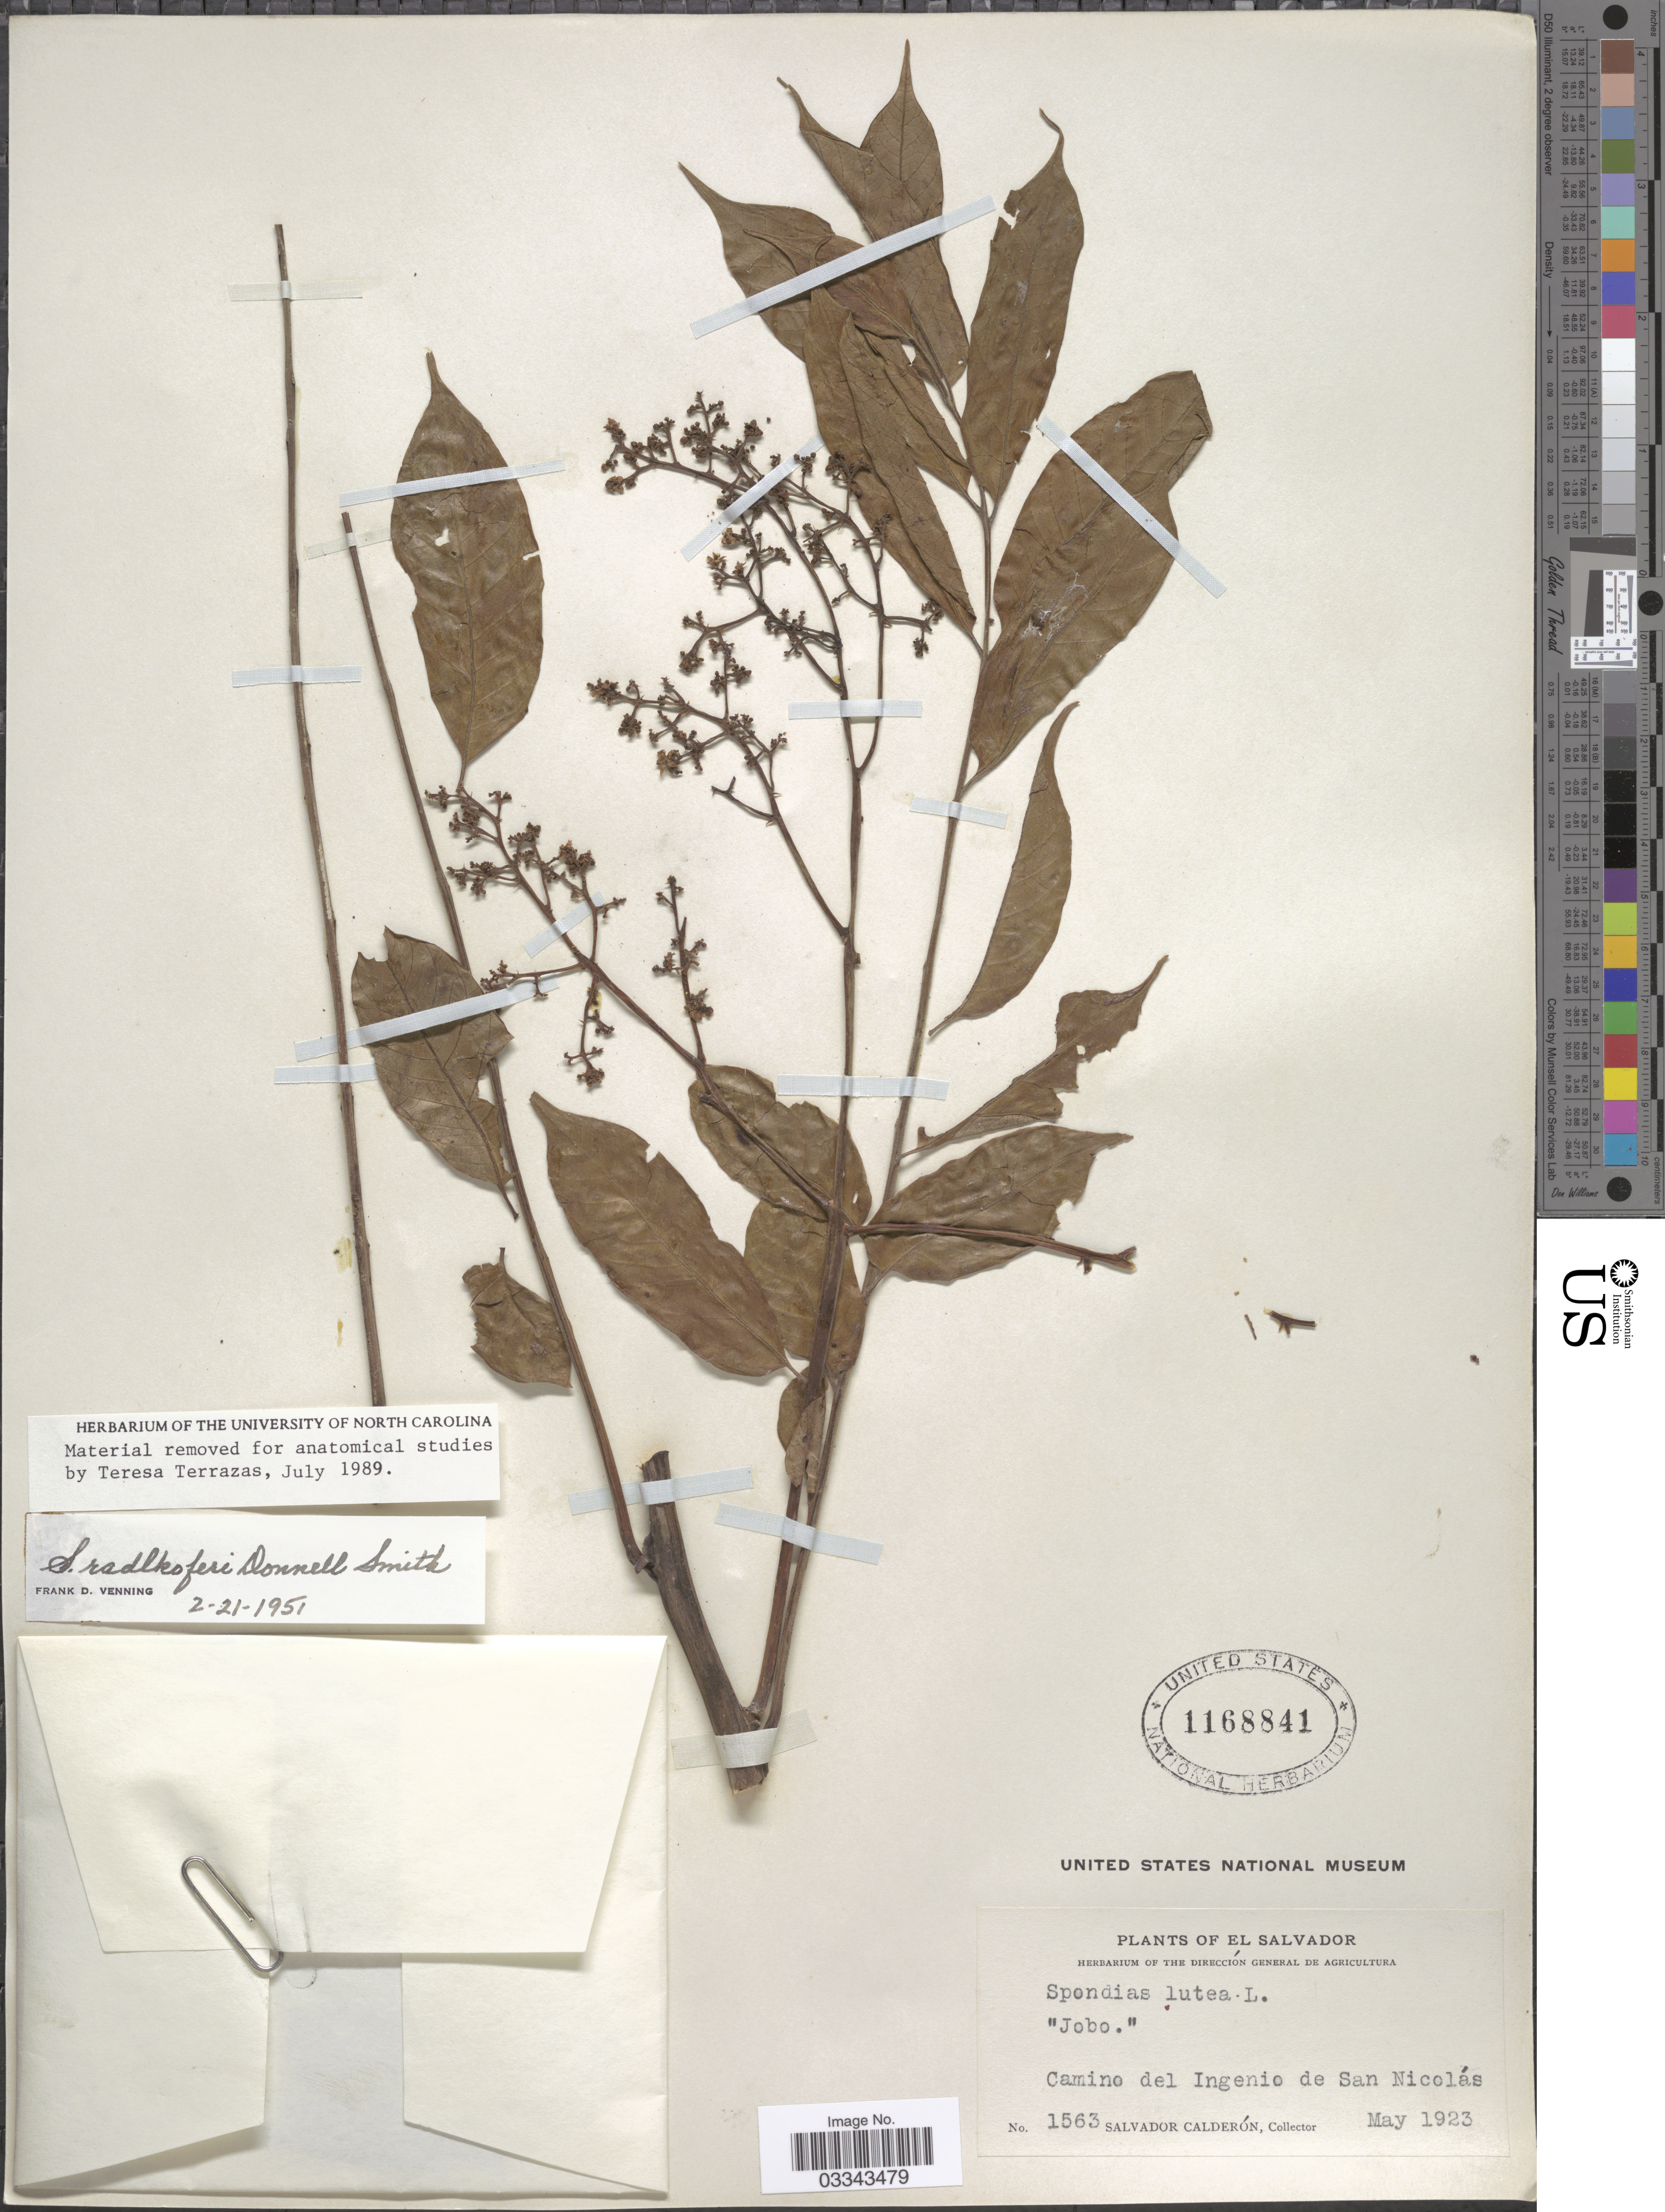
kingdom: Plantae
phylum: Tracheophyta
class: Magnoliopsida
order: Sapindales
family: Anacardiaceae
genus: Spondias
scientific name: Spondias radlkoferi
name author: Donn. Sm.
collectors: S. Calderón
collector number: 1563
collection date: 1923-05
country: El Salvador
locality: Camino del Ingenio de San Nicolás.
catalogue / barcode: US 1168841